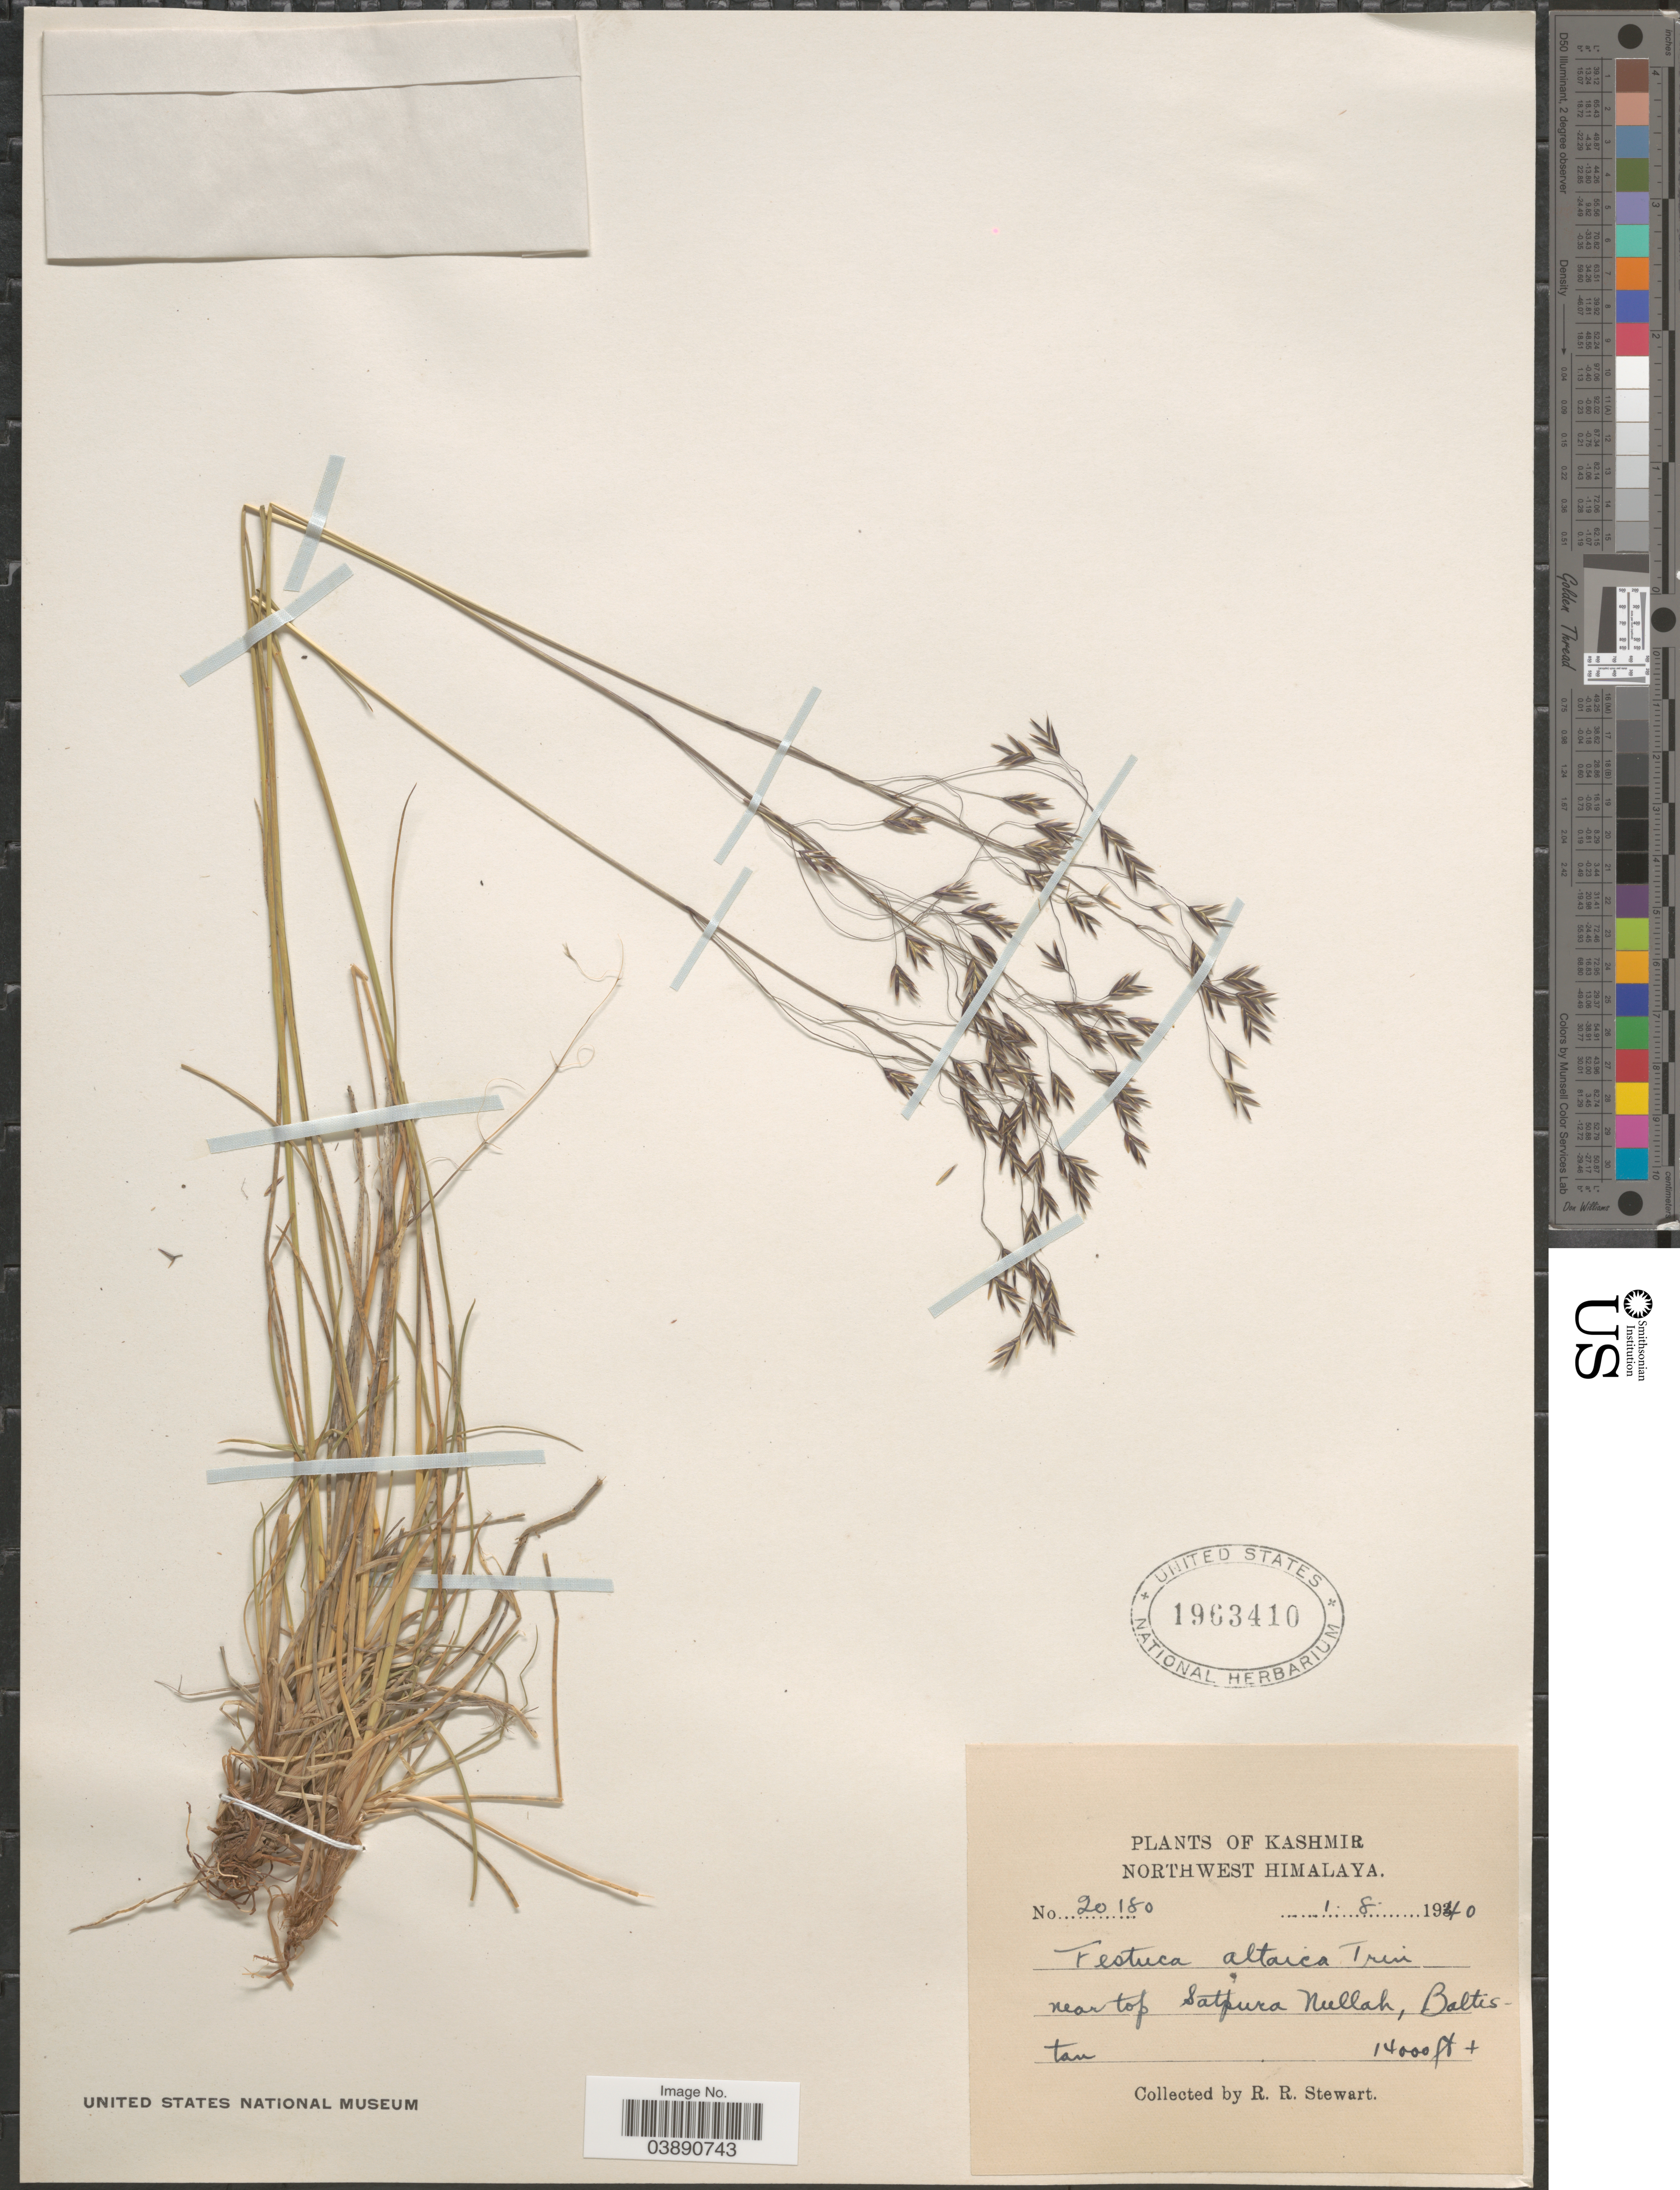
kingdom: Plantae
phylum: Tracheophyta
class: Liliopsida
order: Poales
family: Poaceae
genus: Festuca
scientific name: Festuca altaica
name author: Trin.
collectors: R. Stewart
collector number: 20180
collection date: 1940-08-01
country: India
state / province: Jammu and Kashmir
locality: Kashmir. Northwest Himalaya. Near top Satpura Nullah, Baltistan.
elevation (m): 4267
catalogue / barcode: US 1963410